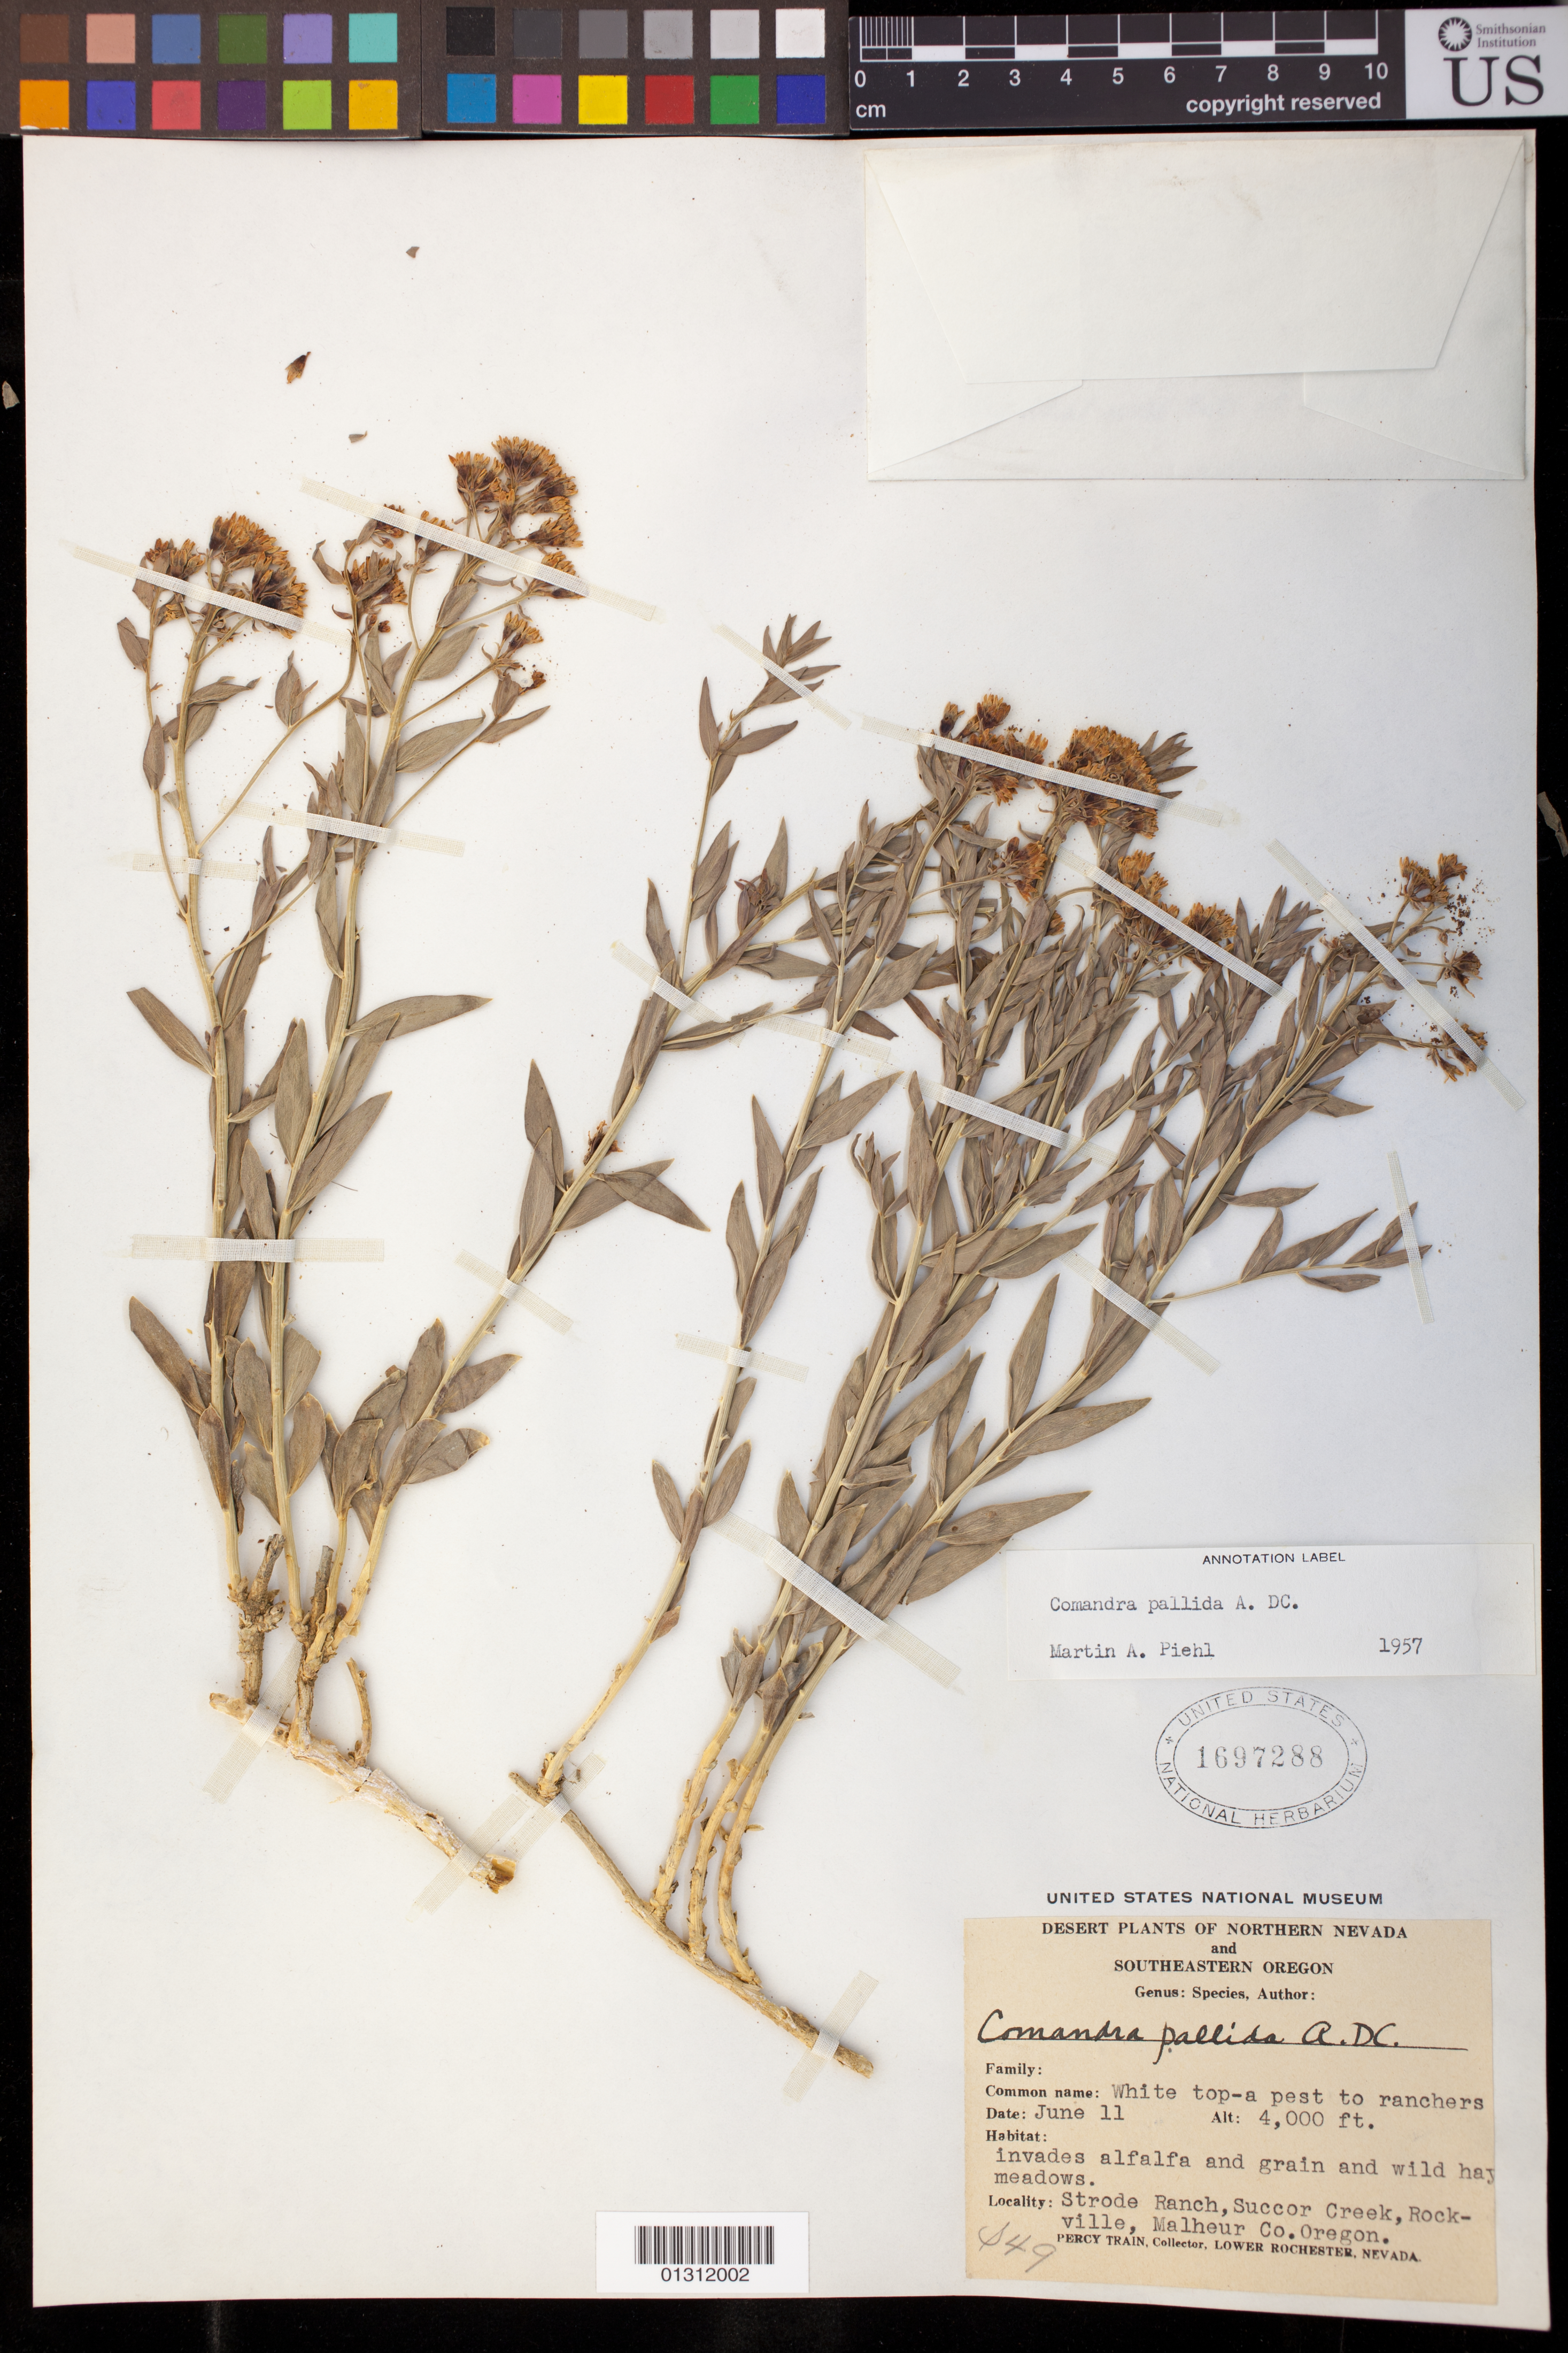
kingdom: Plantae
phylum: Tracheophyta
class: Magnoliopsida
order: Santalales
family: Comandraceae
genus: Comandra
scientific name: Comandra pallida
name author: A. DC.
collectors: P. Train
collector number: S49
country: United States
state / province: Oregon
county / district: Malheur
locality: Strode Ranch, Succor Creek, Rockville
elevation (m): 1219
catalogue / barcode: US 1697288